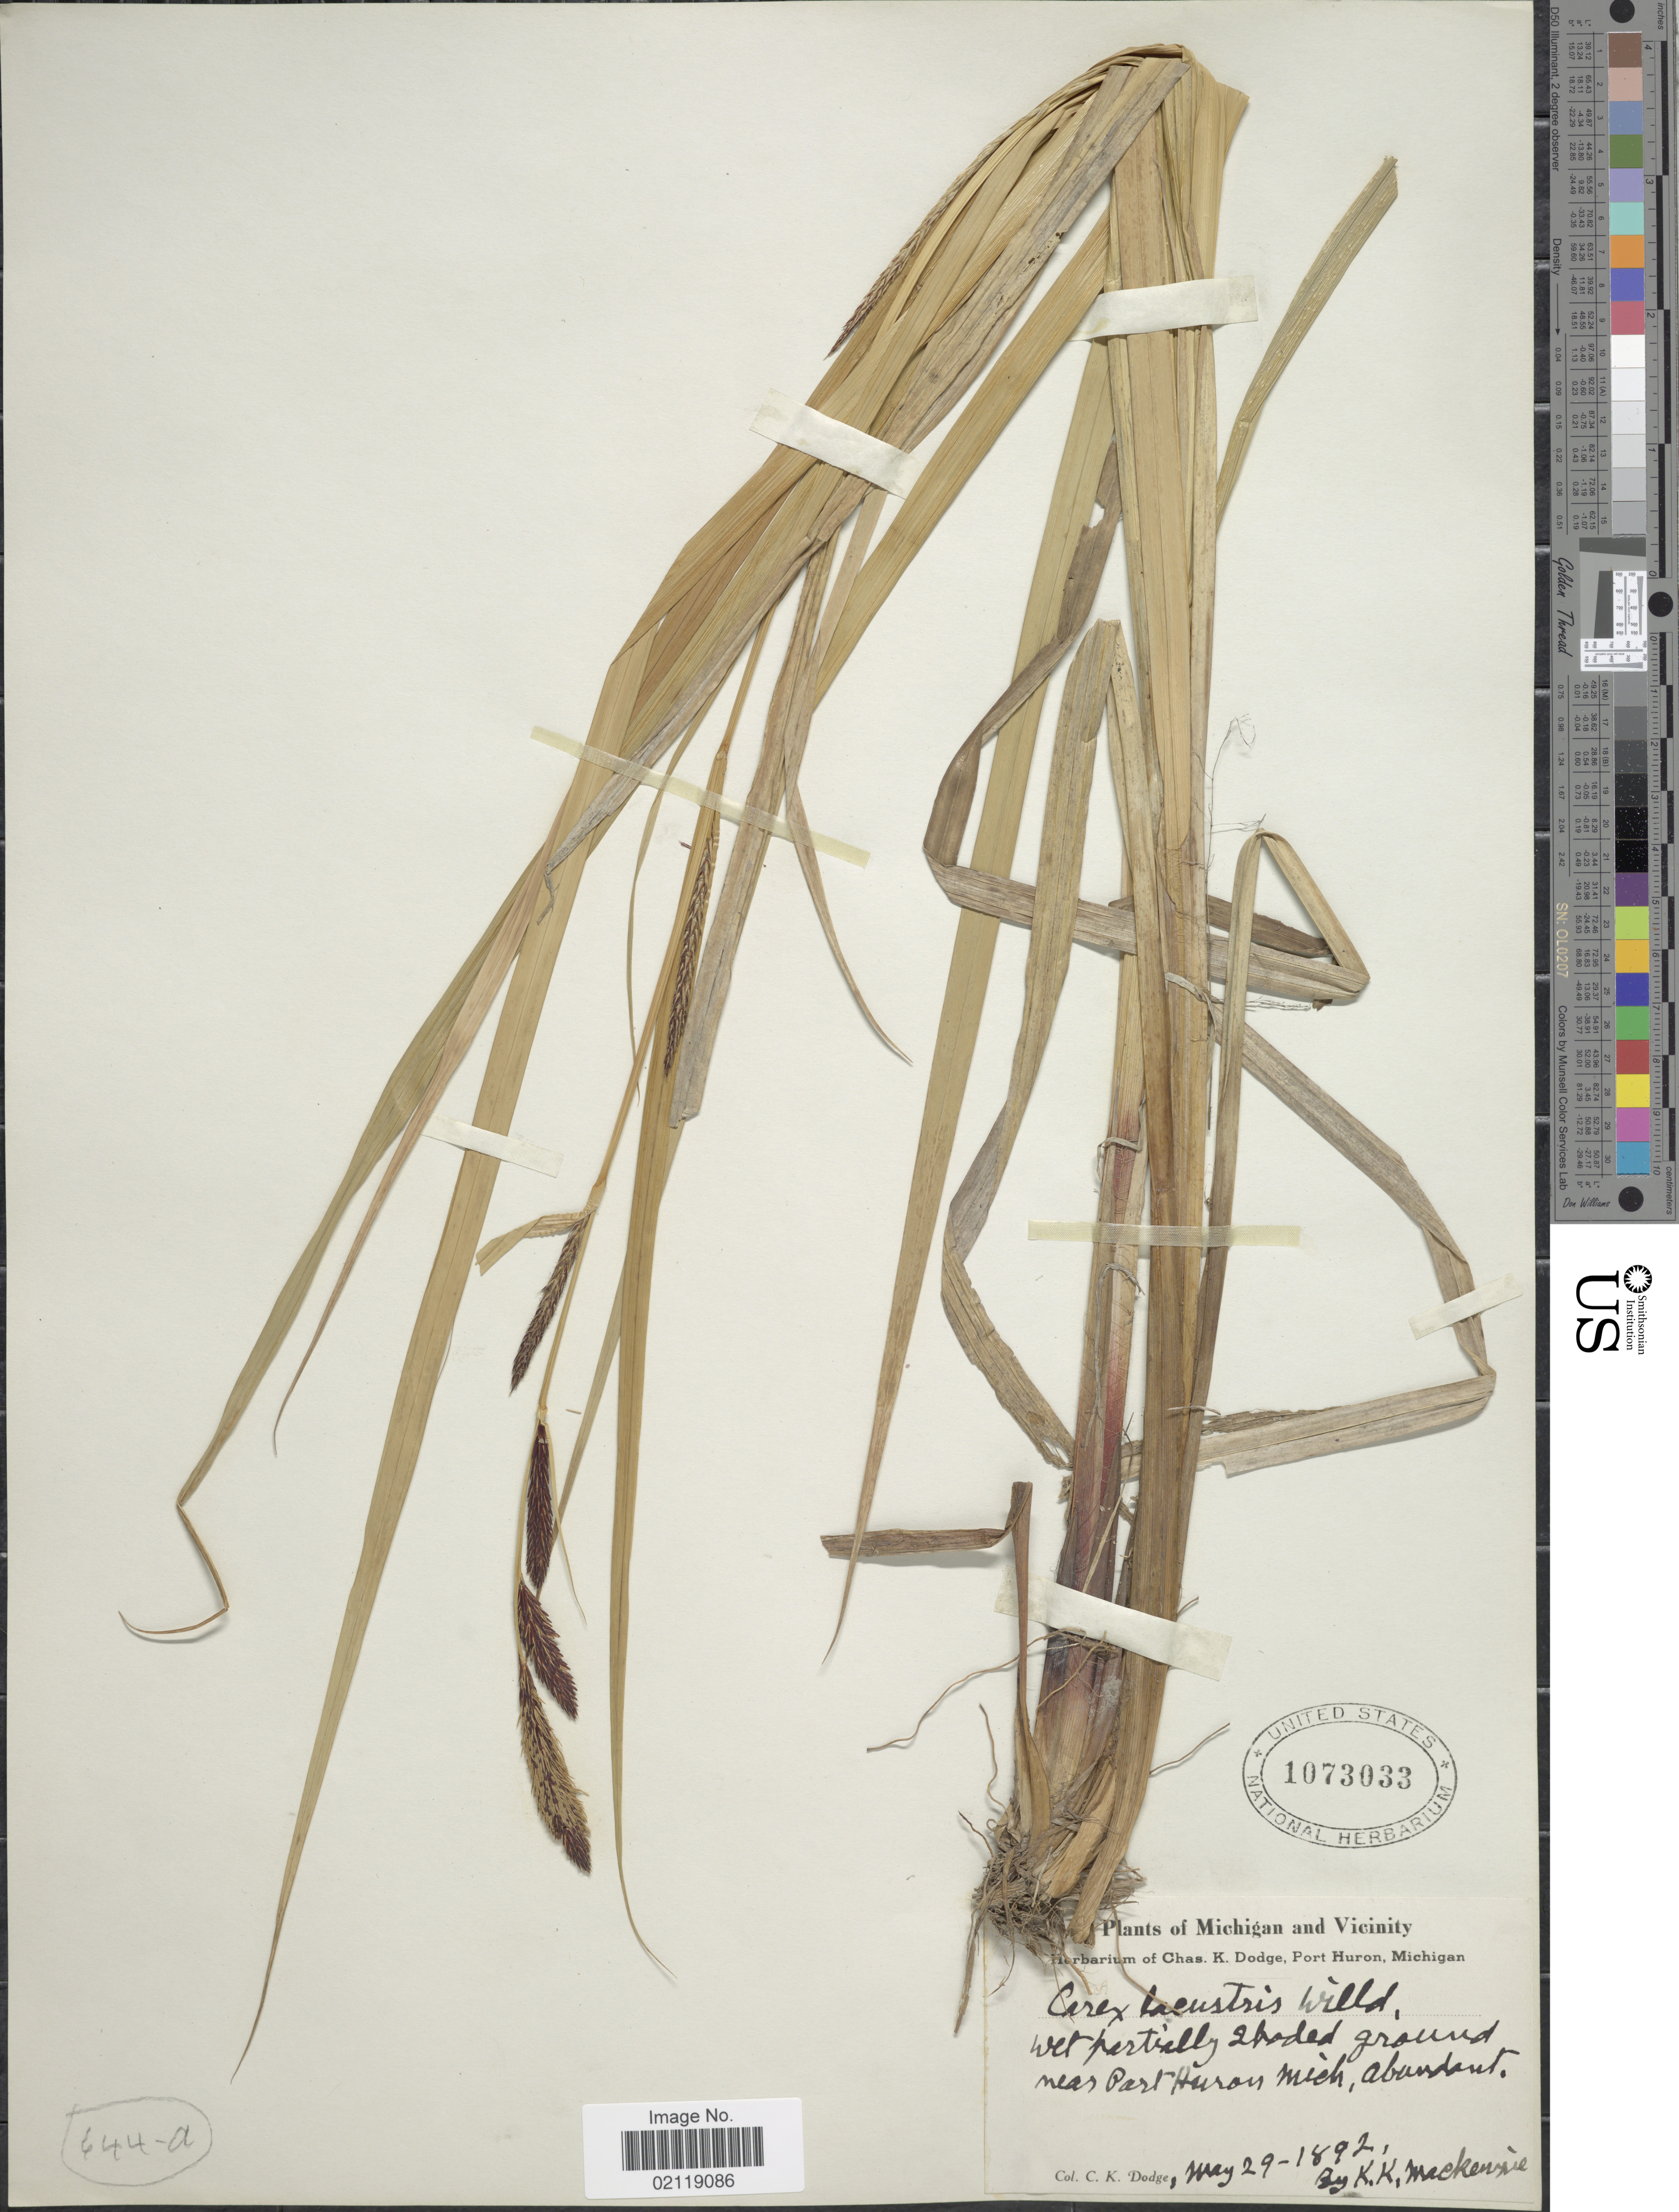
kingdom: Plantae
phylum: Tracheophyta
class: Liliopsida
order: Poales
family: Cyperaceae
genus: Carex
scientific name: Carex lacustris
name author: Willd.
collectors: C. K. Dodge & K. Mackenzie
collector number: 644-a?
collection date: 1892-05-29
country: United States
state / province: Michigan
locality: Michigan and vicinity, near Port Huron Mich.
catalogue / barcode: US 1073033